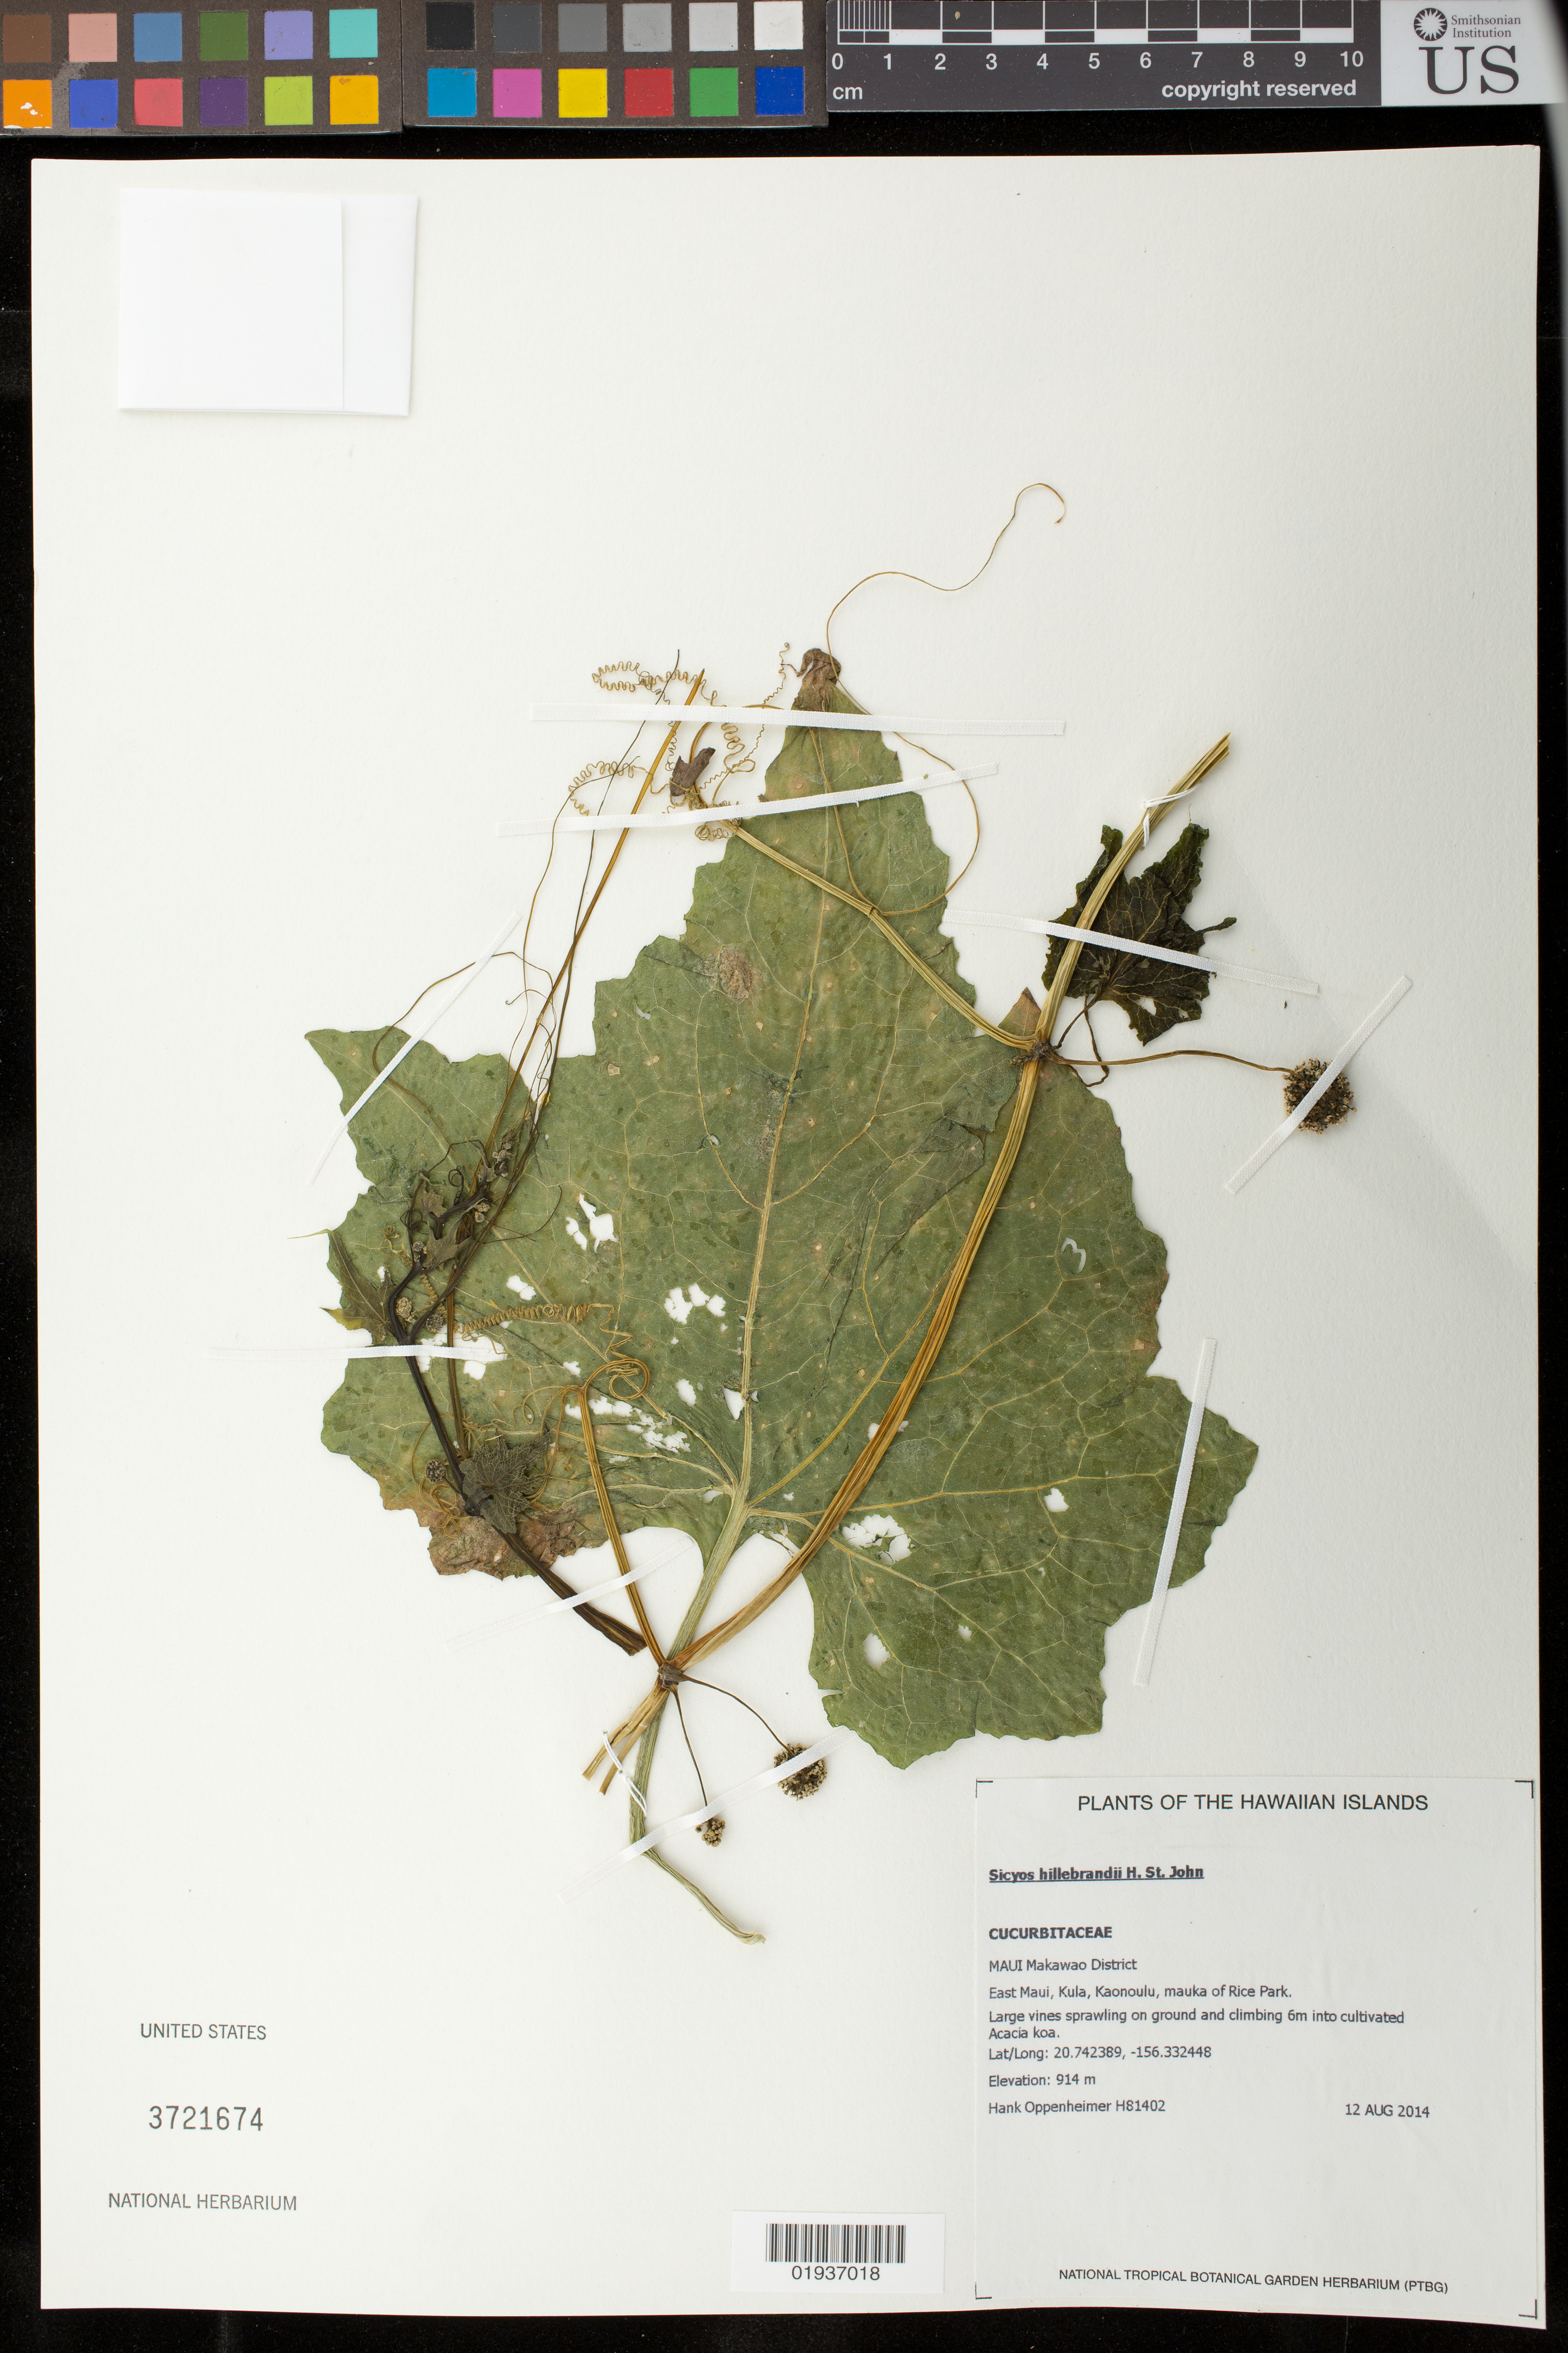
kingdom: Plantae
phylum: Tracheophyta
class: Magnoliopsida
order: Cucurbitales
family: Cucurbitaceae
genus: Sicyos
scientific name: Sicyos hillebrandii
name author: H. St. John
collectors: H. L. Oppenheimer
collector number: H81402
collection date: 2014-08-12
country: United States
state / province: Hawaii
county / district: Maui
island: Maui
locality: Makawao District, East Maui, Kula, Kaonoulu, mauka of Rice Park.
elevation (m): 914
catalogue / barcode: US 3721674